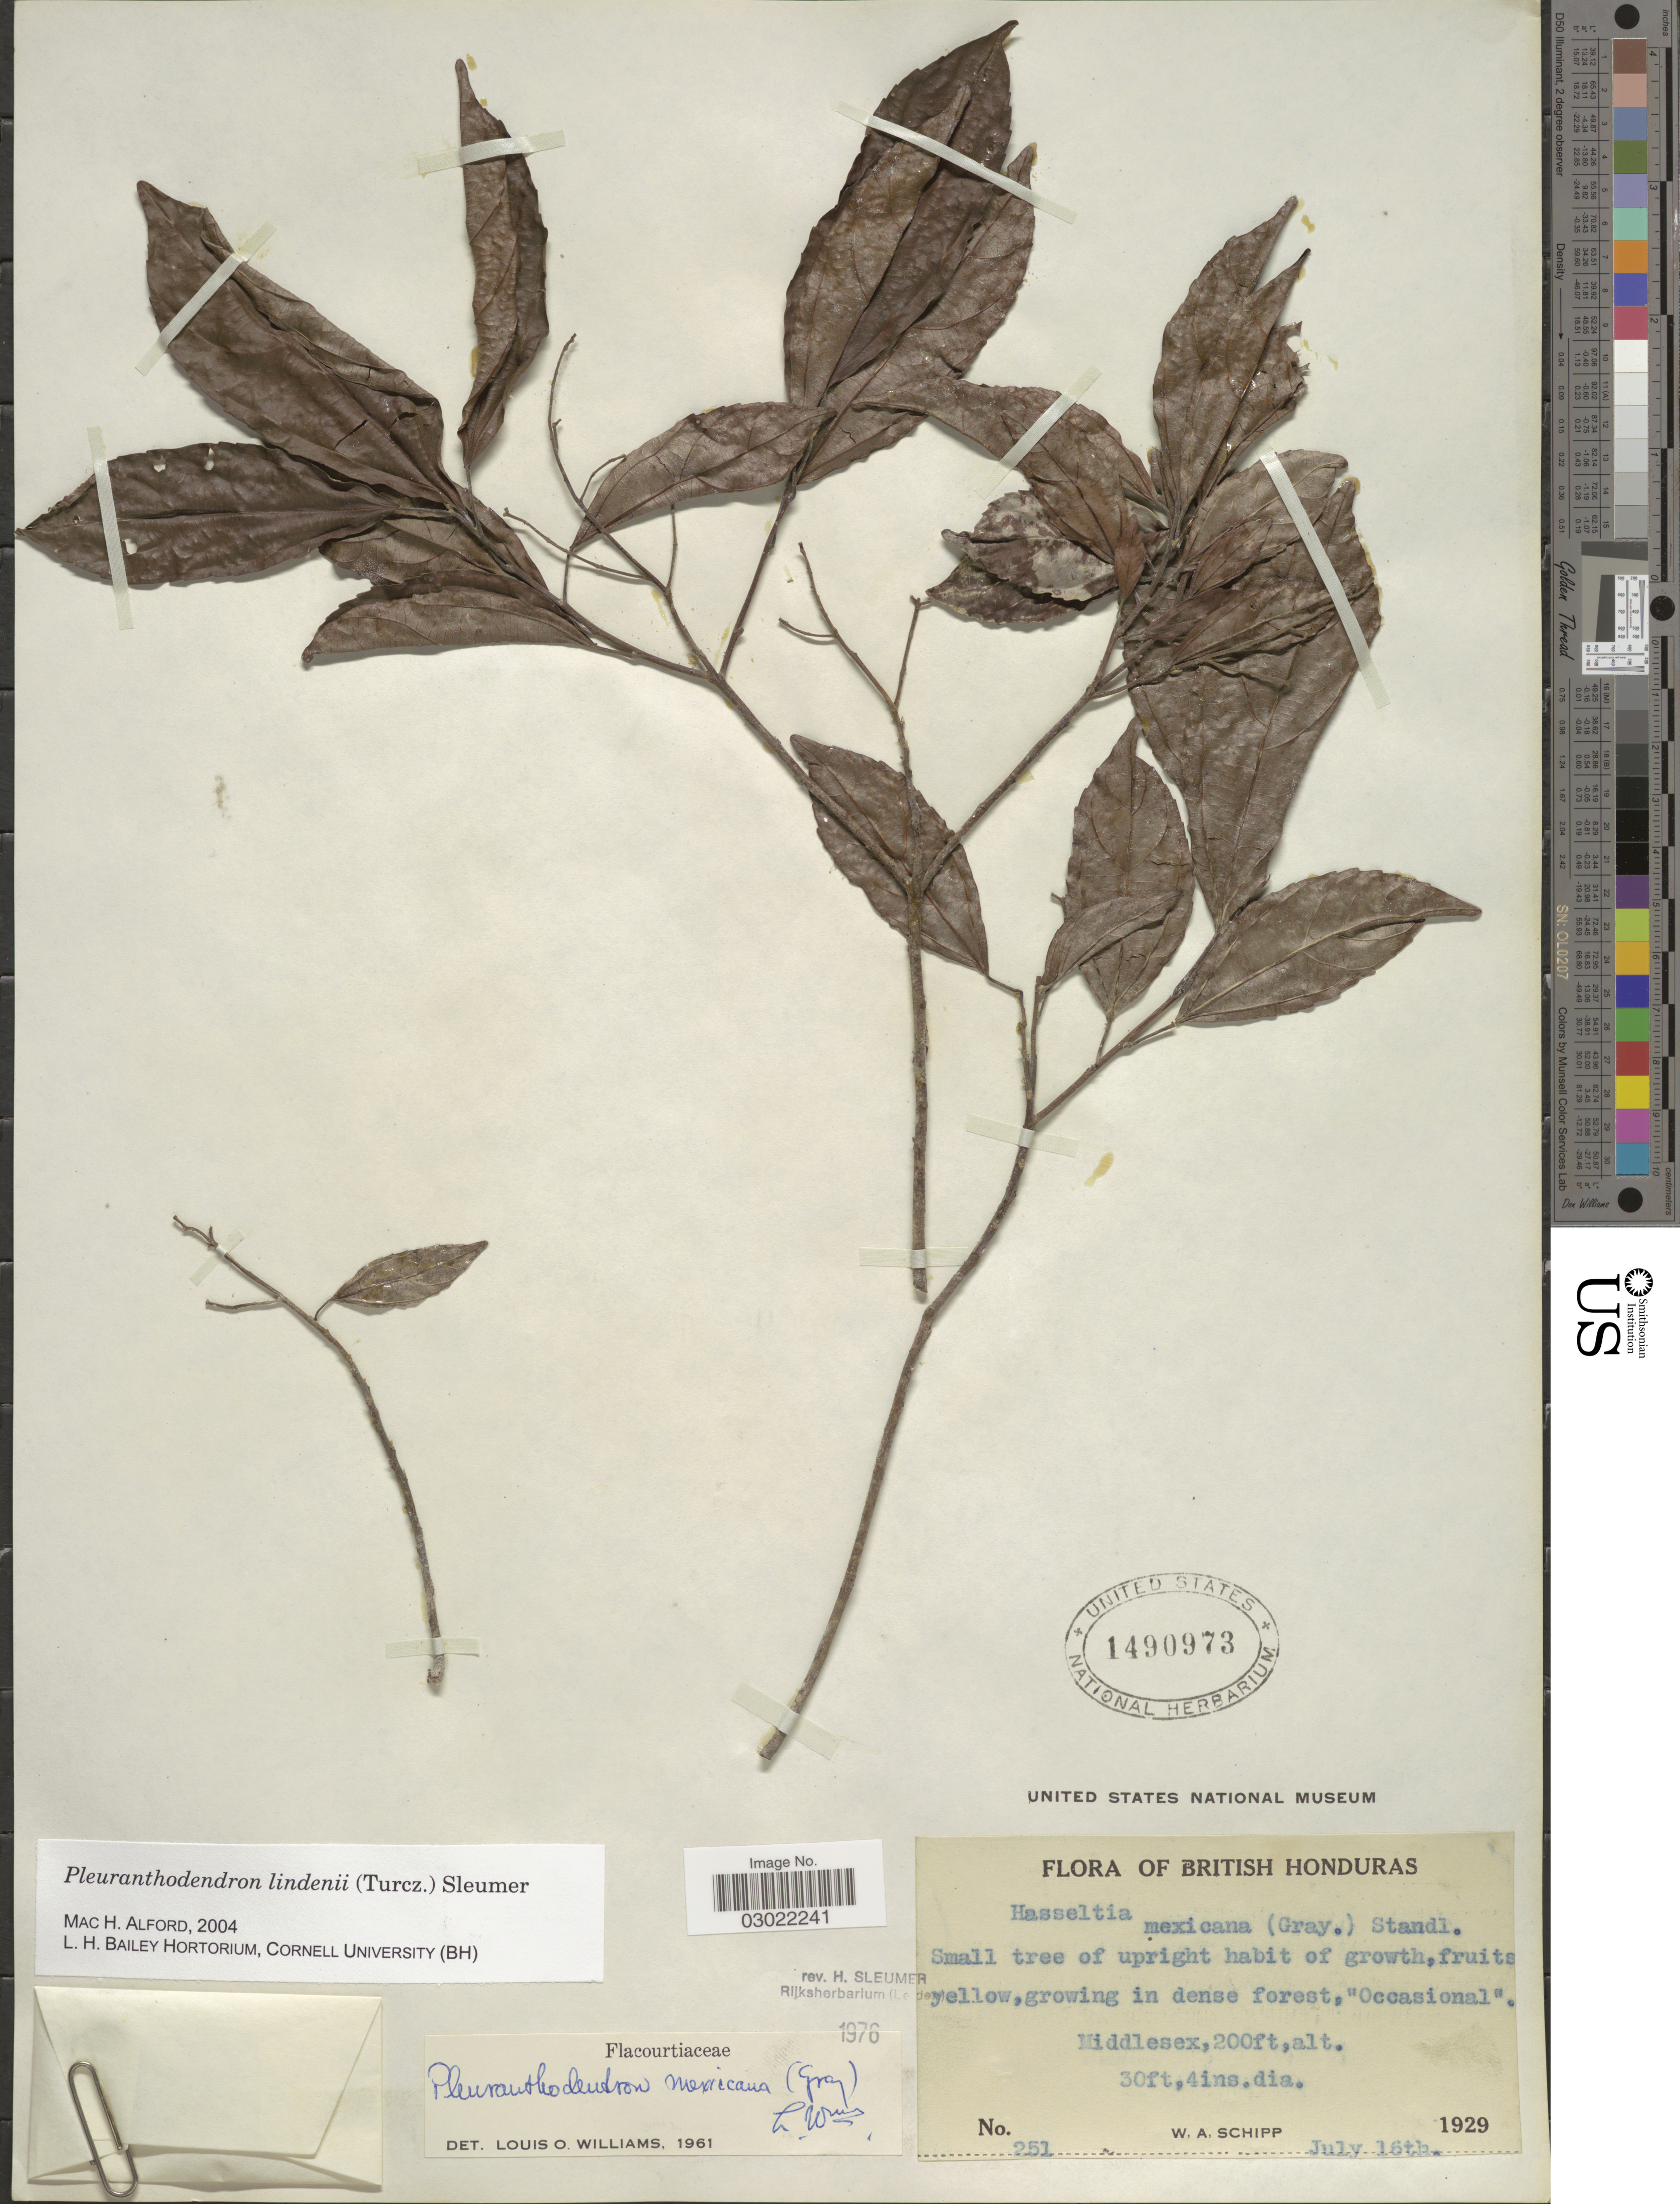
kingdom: Plantae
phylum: Tracheophyta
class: Magnoliopsida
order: Malpighiales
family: Salicaceae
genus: Pleuranthodendron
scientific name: Pleuranthodendron lindenii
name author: (Turcz.) Sleumer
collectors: W. Schipp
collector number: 251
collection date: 1929-07-16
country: Belize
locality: British Honduras. Middlesex.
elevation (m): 9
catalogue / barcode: US 1490973